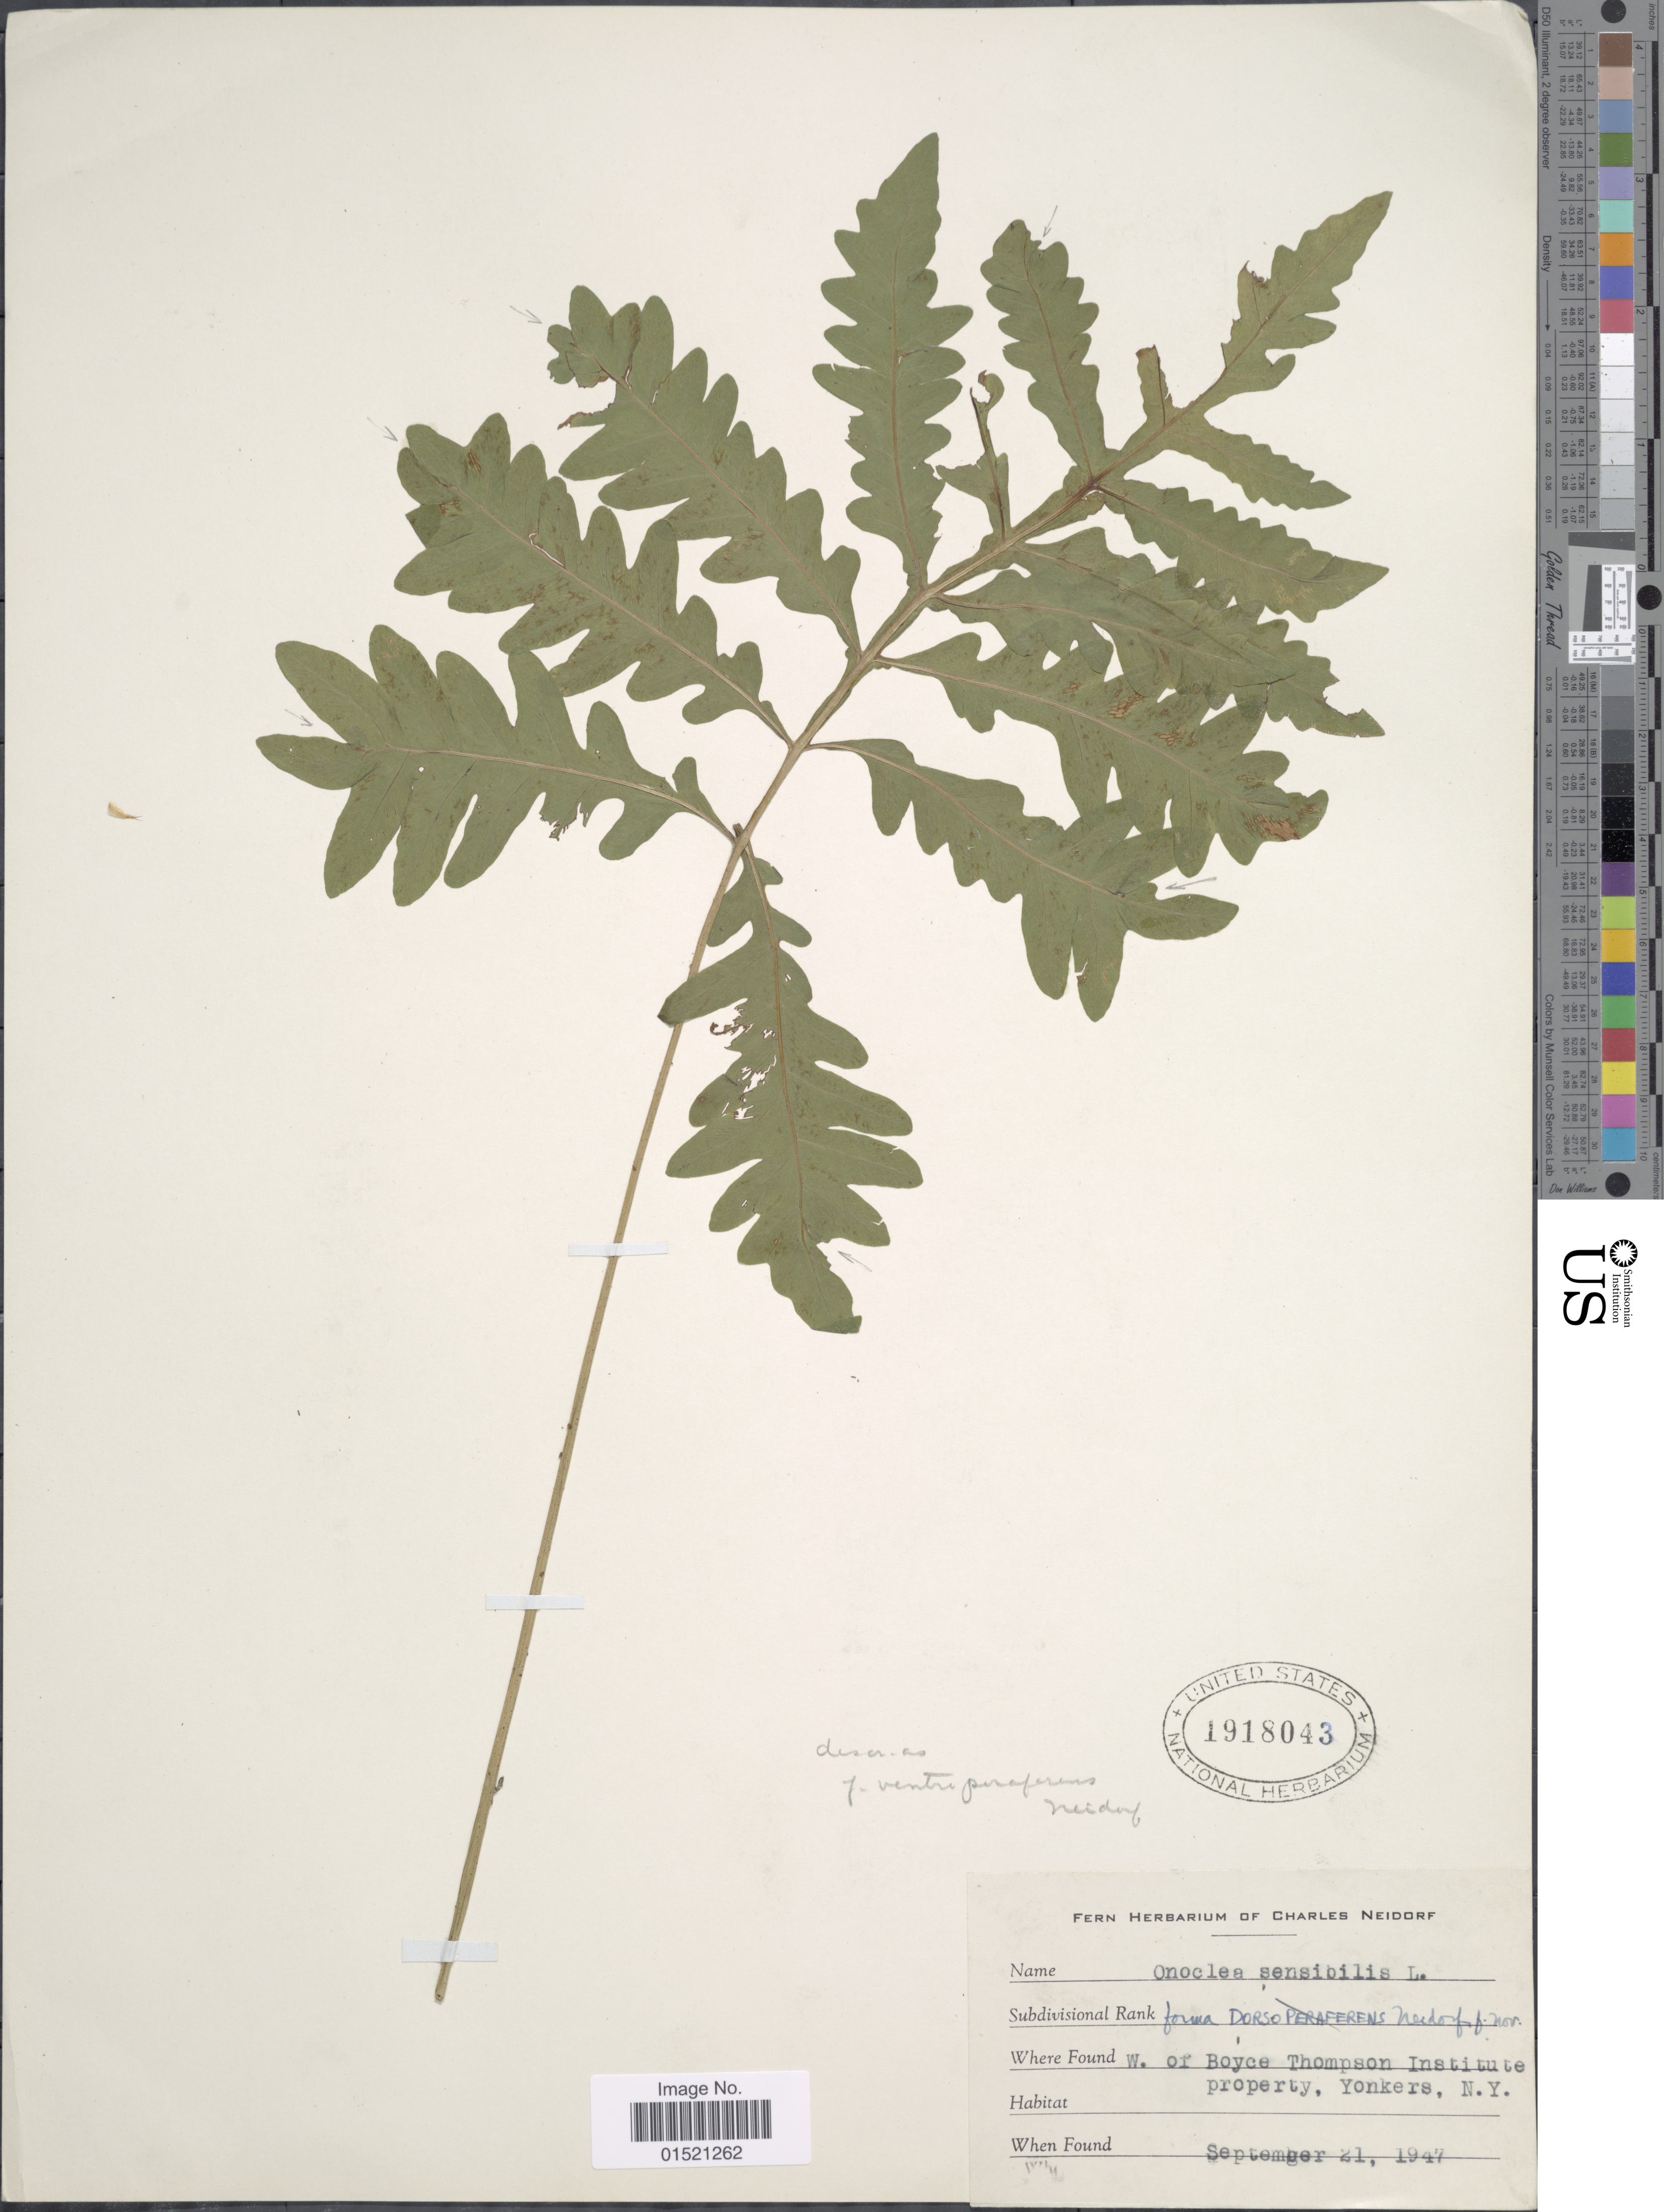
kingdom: Plantae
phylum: Tracheophyta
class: Polypodiopsida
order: Polypodiales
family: Onocleaceae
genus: Onoclea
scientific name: Onoclea sensibilis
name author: L.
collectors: ex herb. Charles Neidorf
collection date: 1947-09-21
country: United States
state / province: New York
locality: W. of Boyce Thompson Institute property, Yonkers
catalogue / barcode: US 1918043